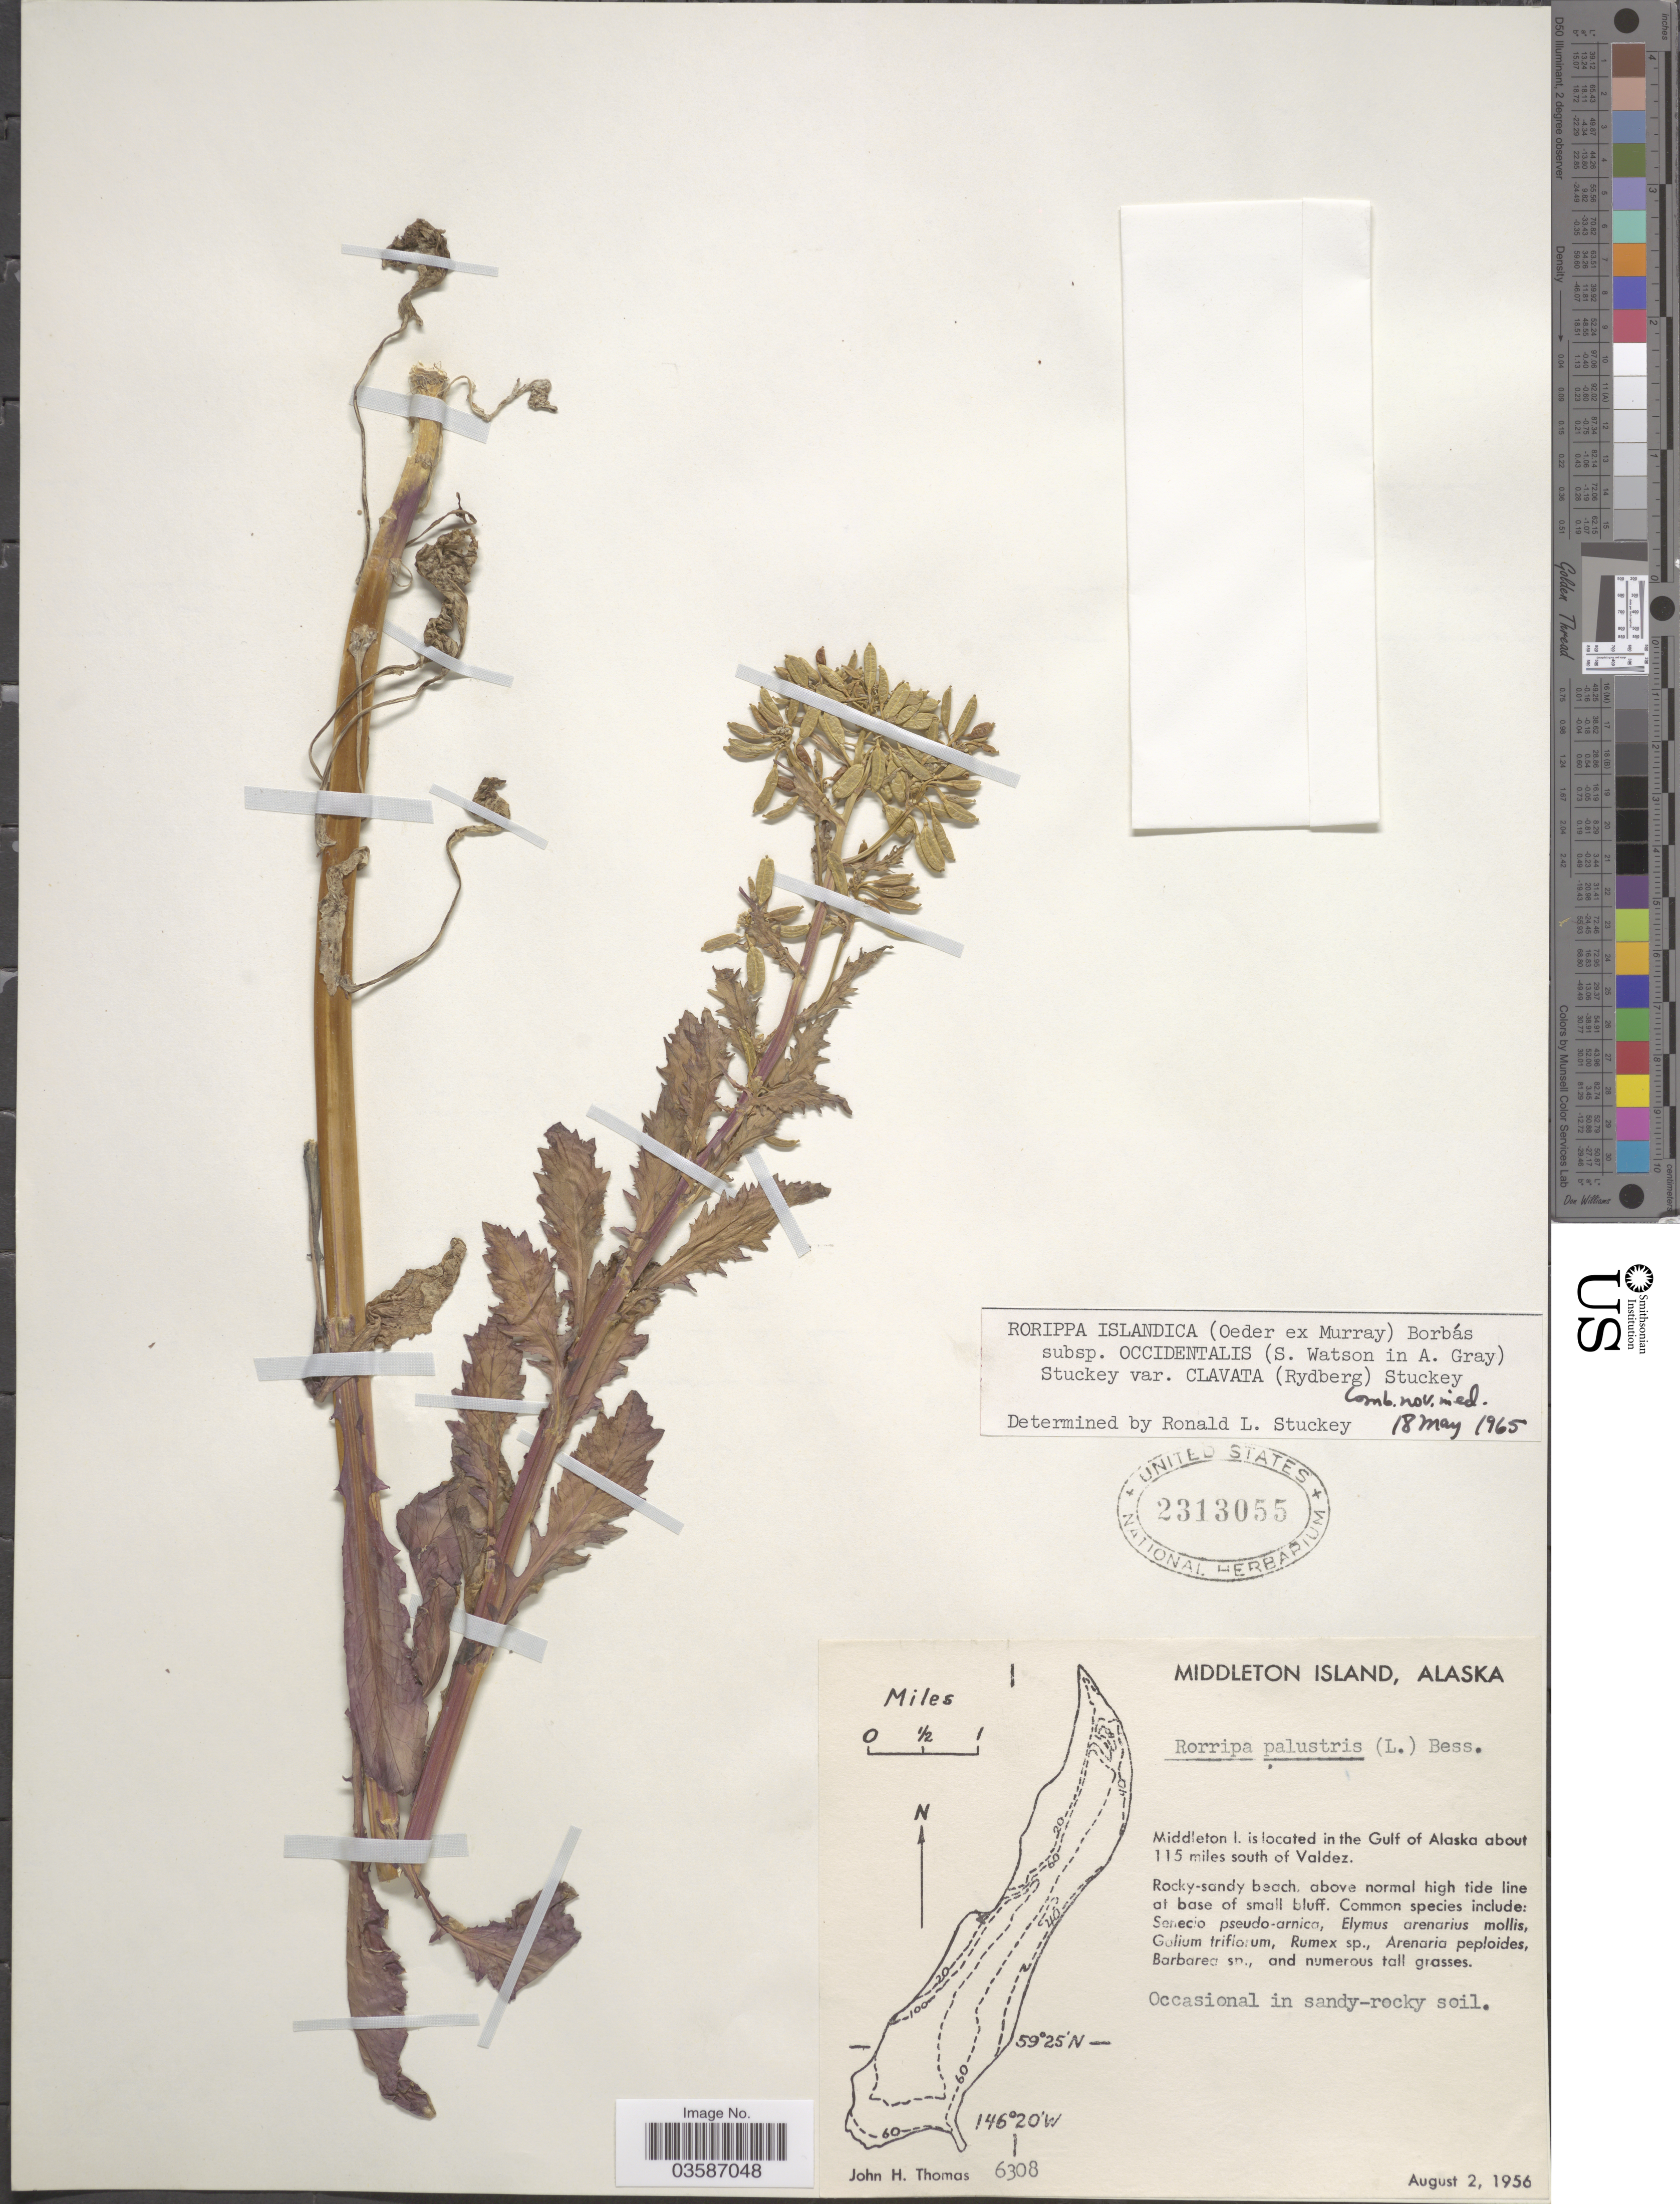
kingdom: Plantae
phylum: Tracheophyta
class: Magnoliopsida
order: Brassicales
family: Brassicaceae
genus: Rorippa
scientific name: Rorippa islandica var. clavata (Rydb.) Stuckey comb. nov., ined. 1965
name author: (Rydb.) Stuckey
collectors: J. H. Thomas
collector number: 6308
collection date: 1956-08-02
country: United States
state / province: Alaska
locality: Middleton Island. Middleton I. is located in the Gulf of Alaska about 115 miles south of Valdez.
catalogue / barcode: US 2313055